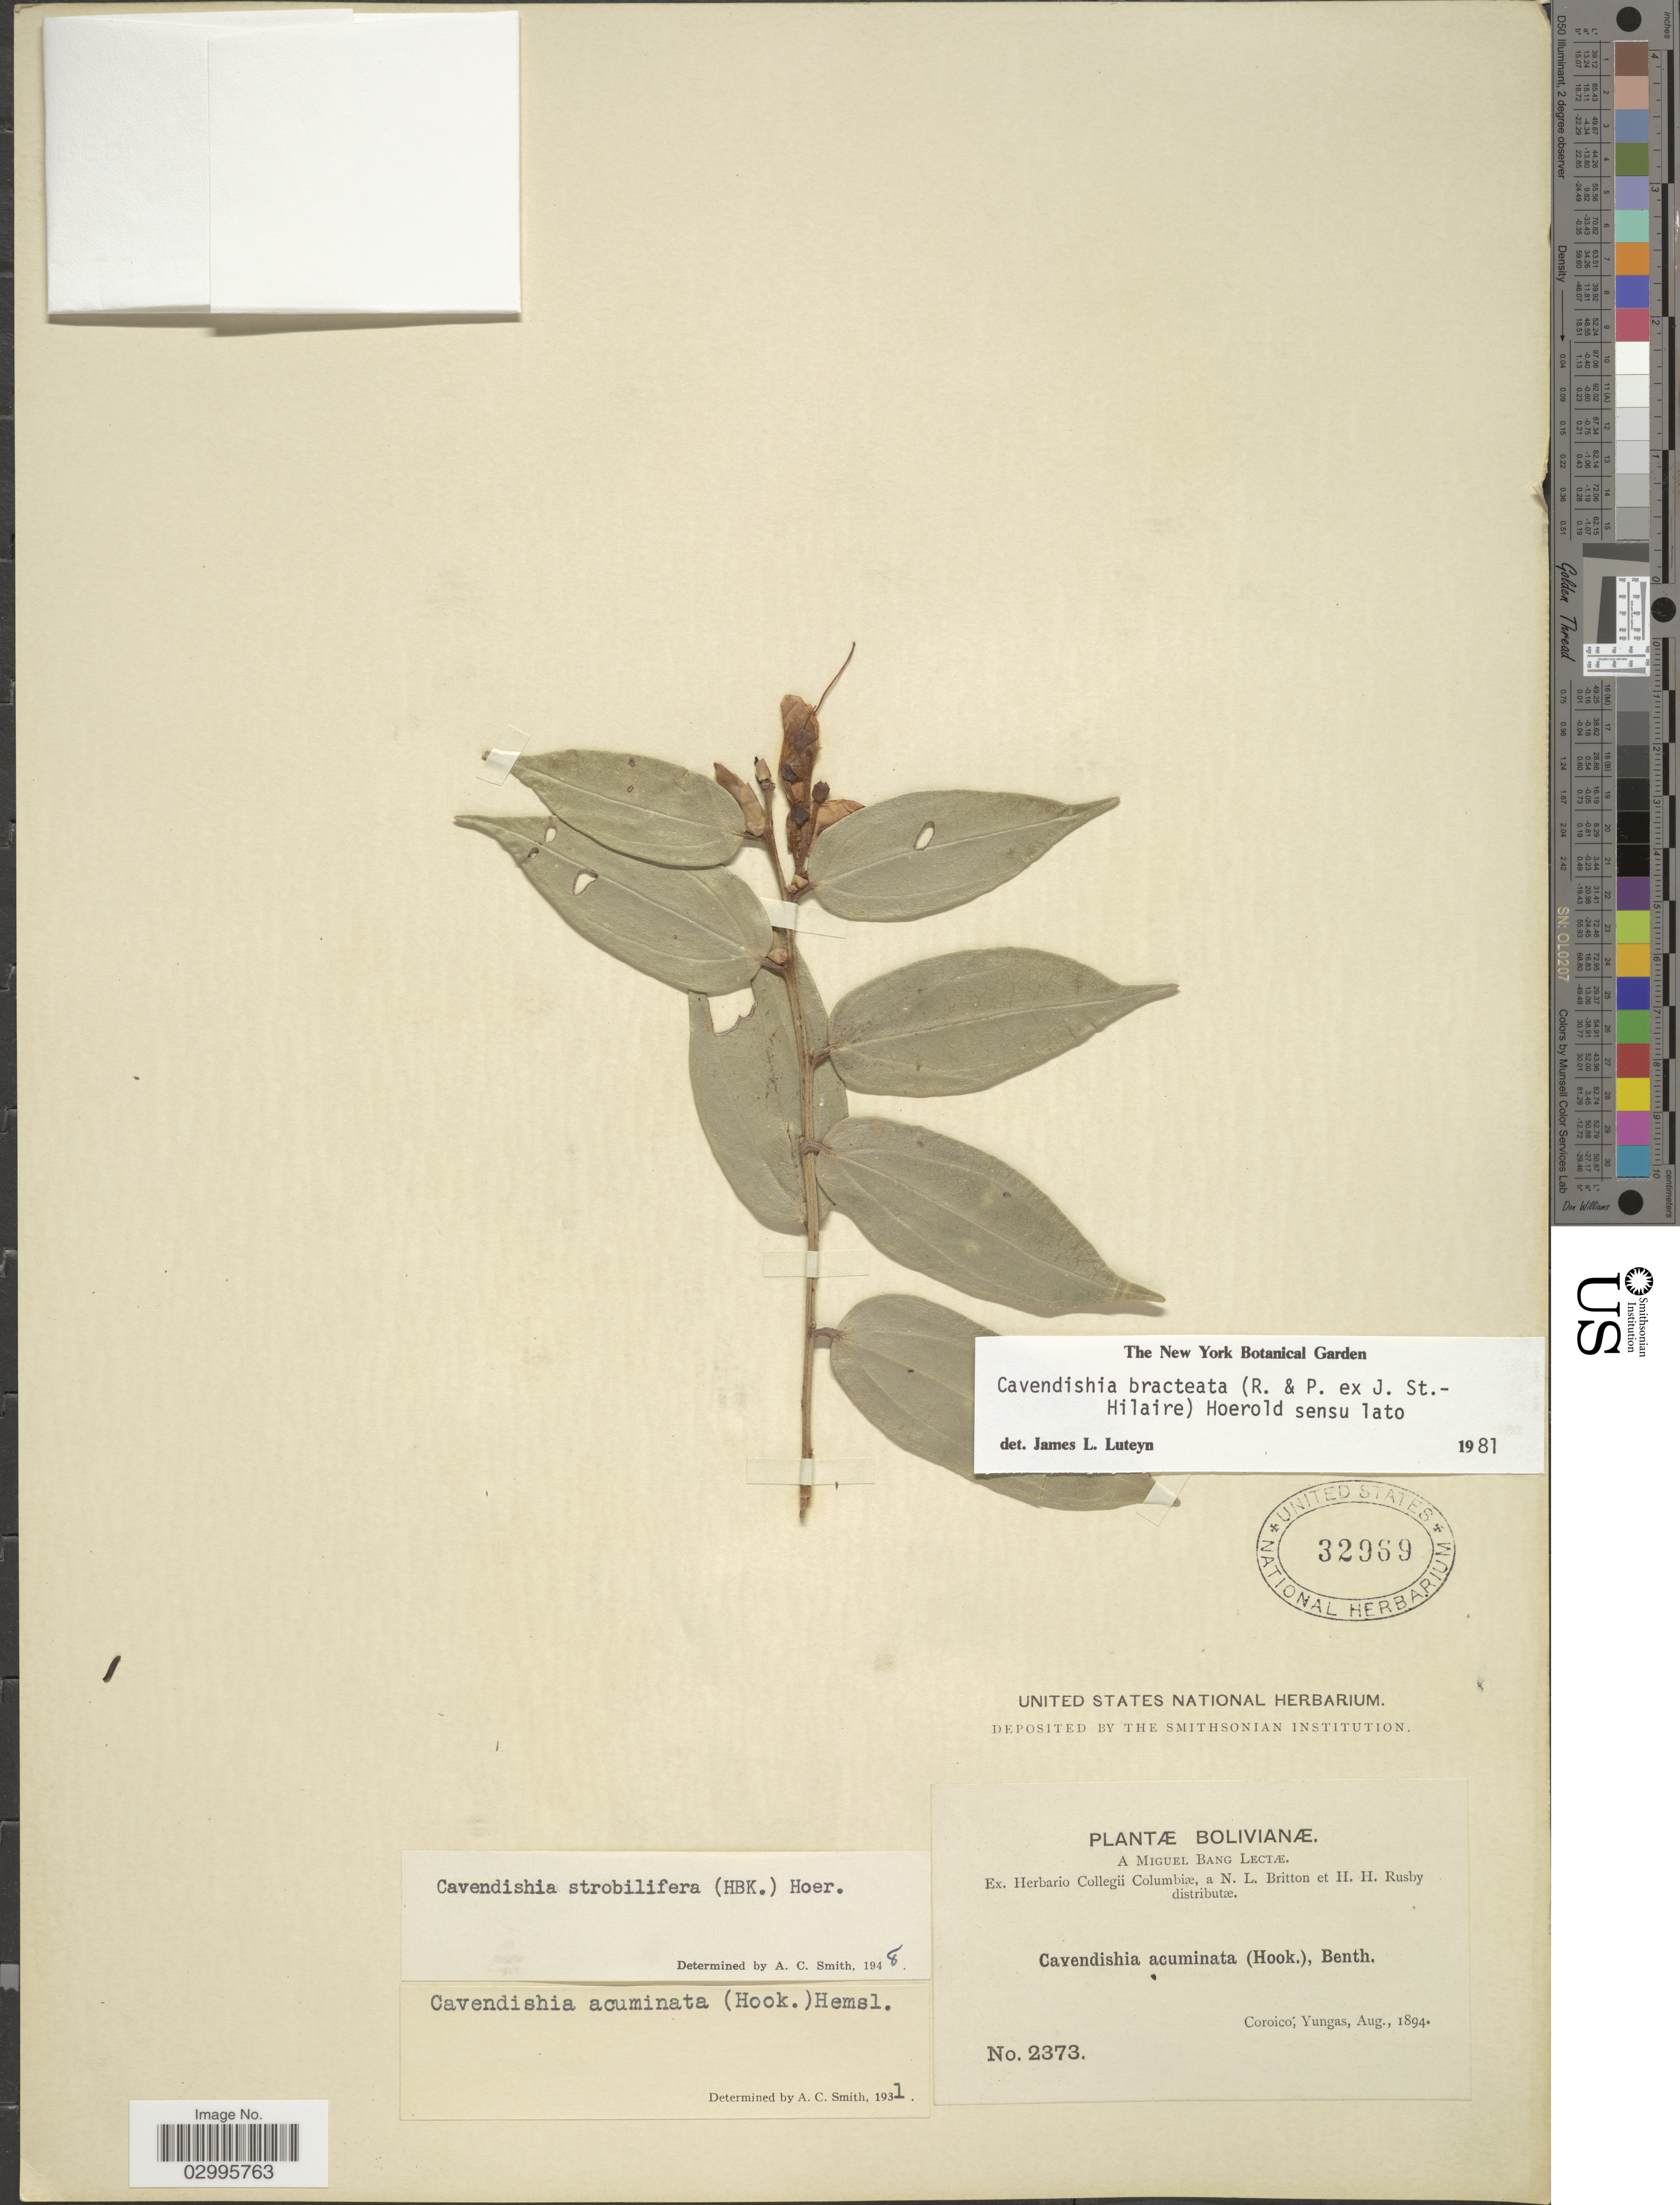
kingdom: Plantae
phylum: Tracheophyta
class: Magnoliopsida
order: Ericales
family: Ericaceae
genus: Cavendishia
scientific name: Cavendishia bracteata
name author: (Ruiz & Pav. ex J. St.-Hil.) Hoerold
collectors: M. Bang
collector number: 2373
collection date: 1894-08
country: Bolivia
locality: Coroico, Yungas.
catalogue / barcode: US 32969